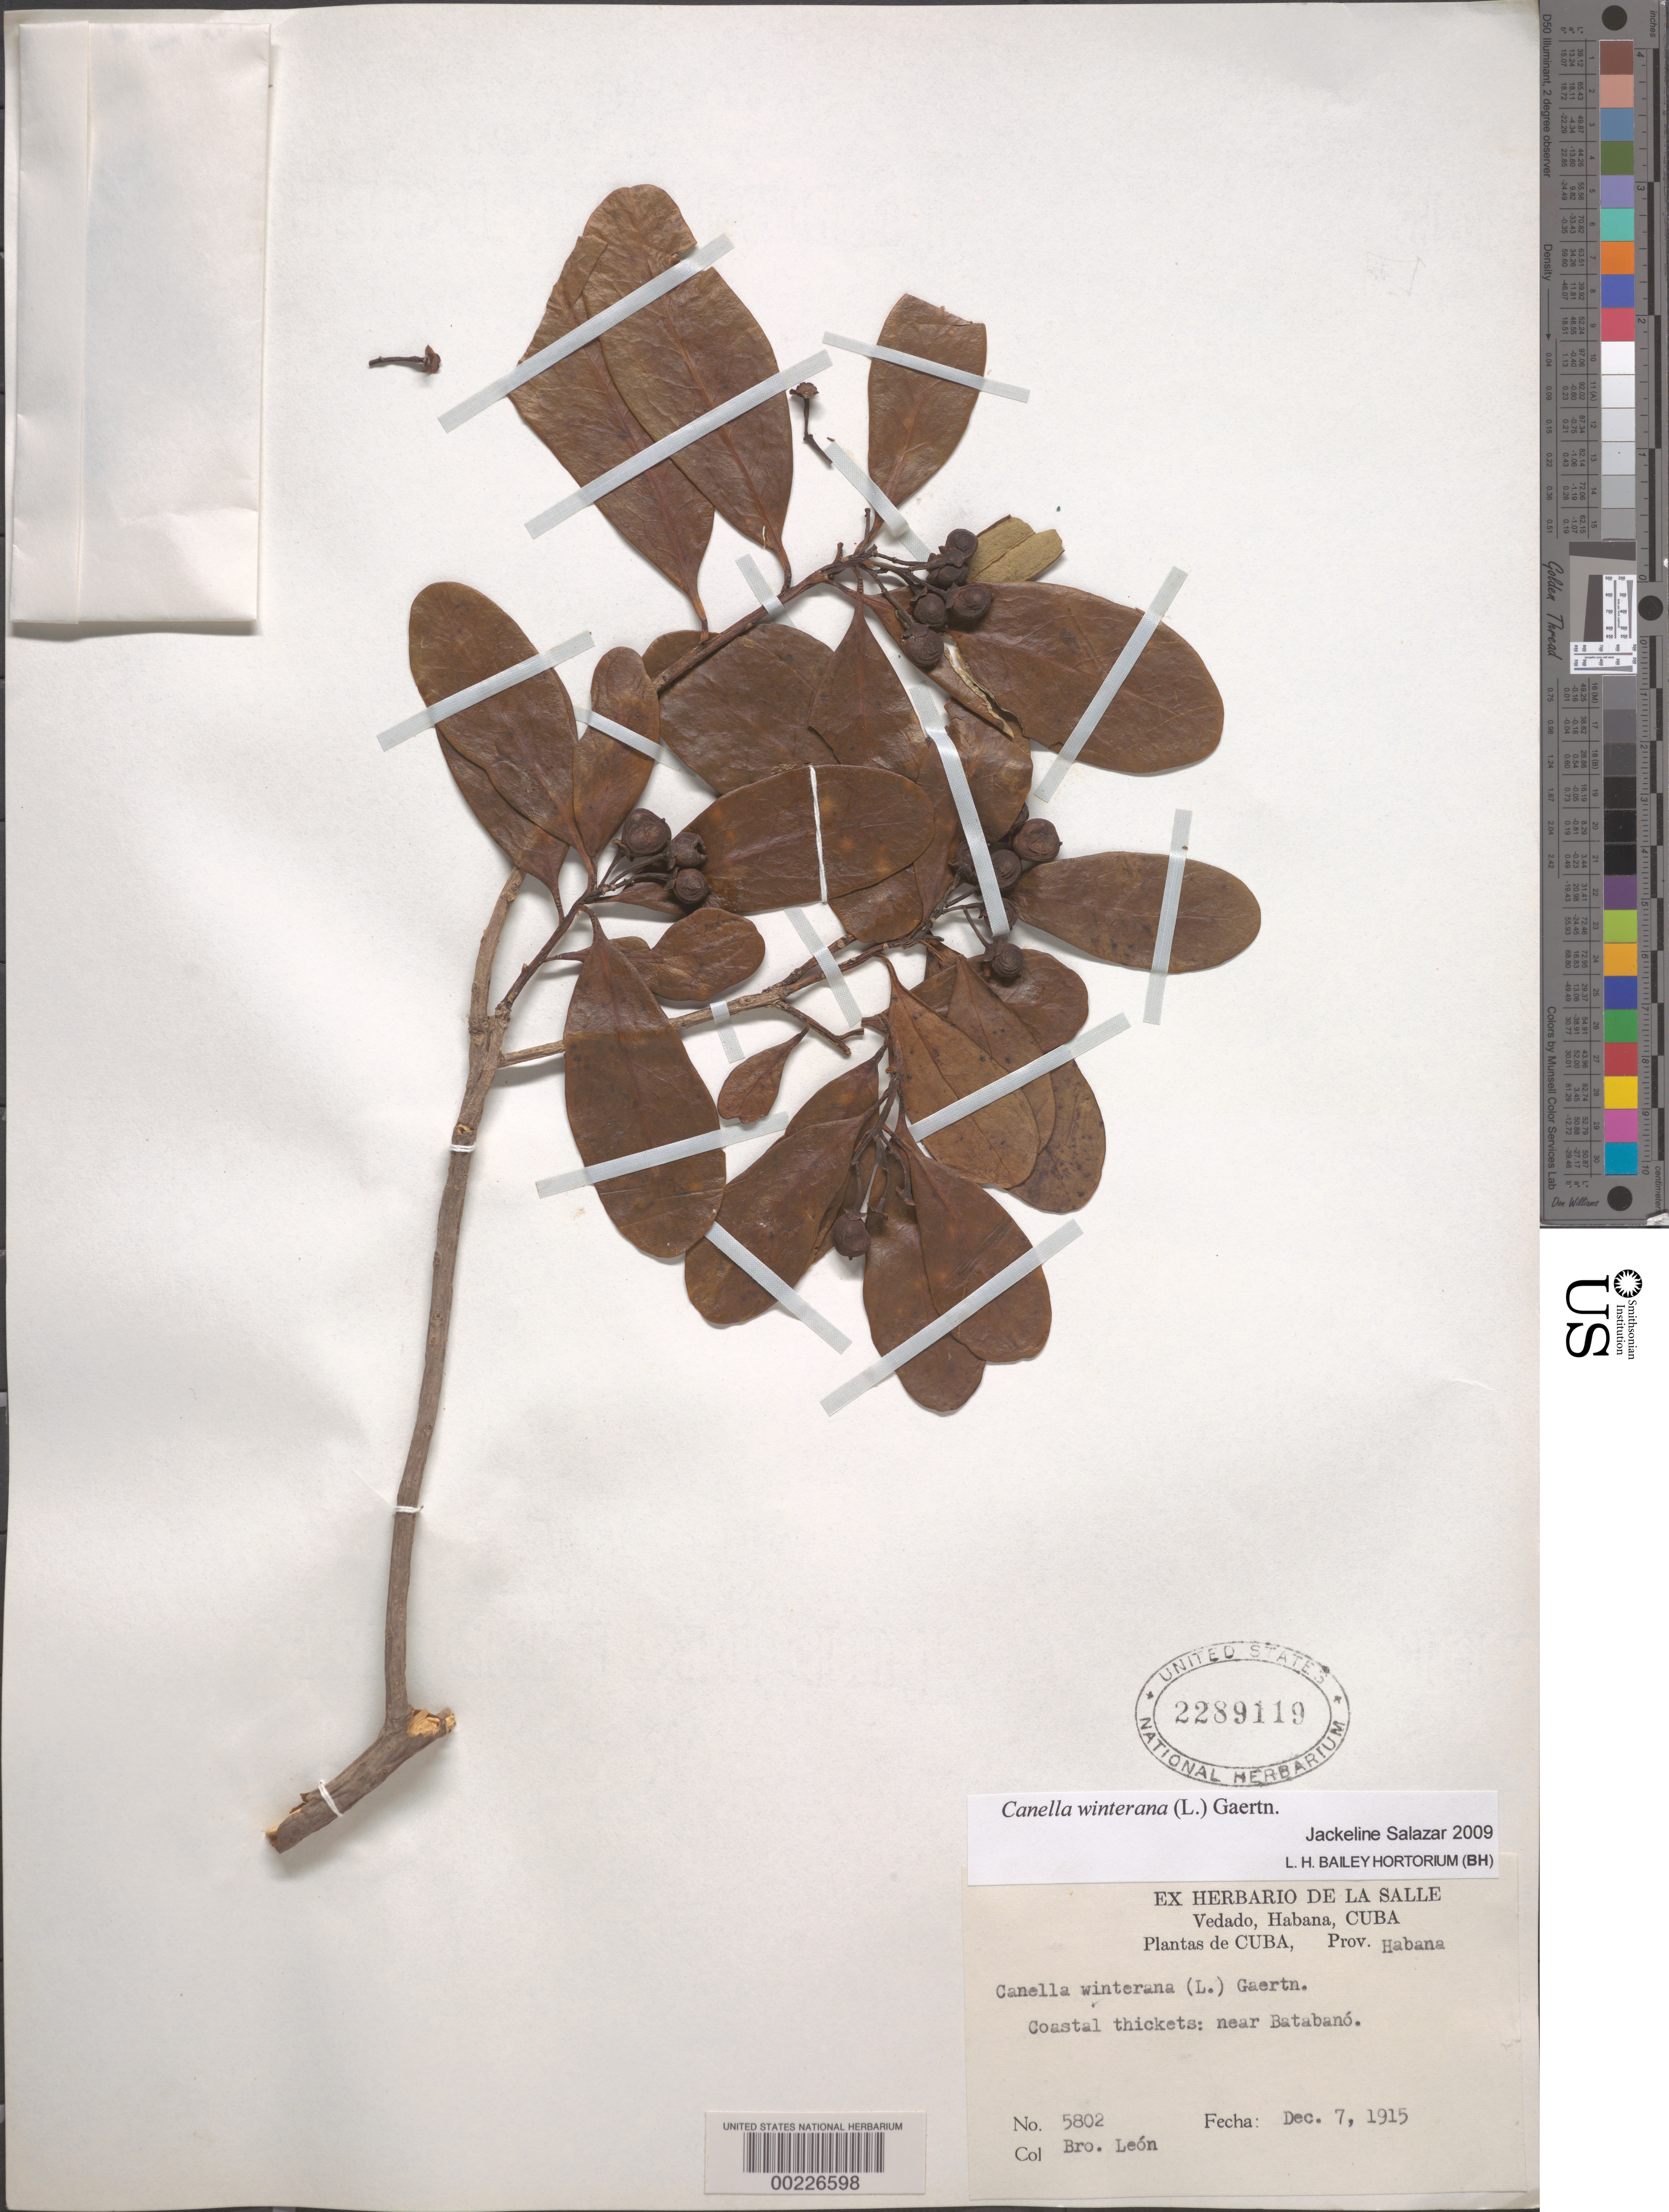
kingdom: Plantae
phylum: Tracheophyta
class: Magnoliopsida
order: Canellales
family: Canellaceae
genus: Canella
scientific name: Canella winterana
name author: (L.) Gaertn.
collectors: Bro. León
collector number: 5802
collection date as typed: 07 Dec 1915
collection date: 1915-12-07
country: Cuba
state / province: La Habana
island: Greater Antilles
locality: Near batabano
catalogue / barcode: US 2289119